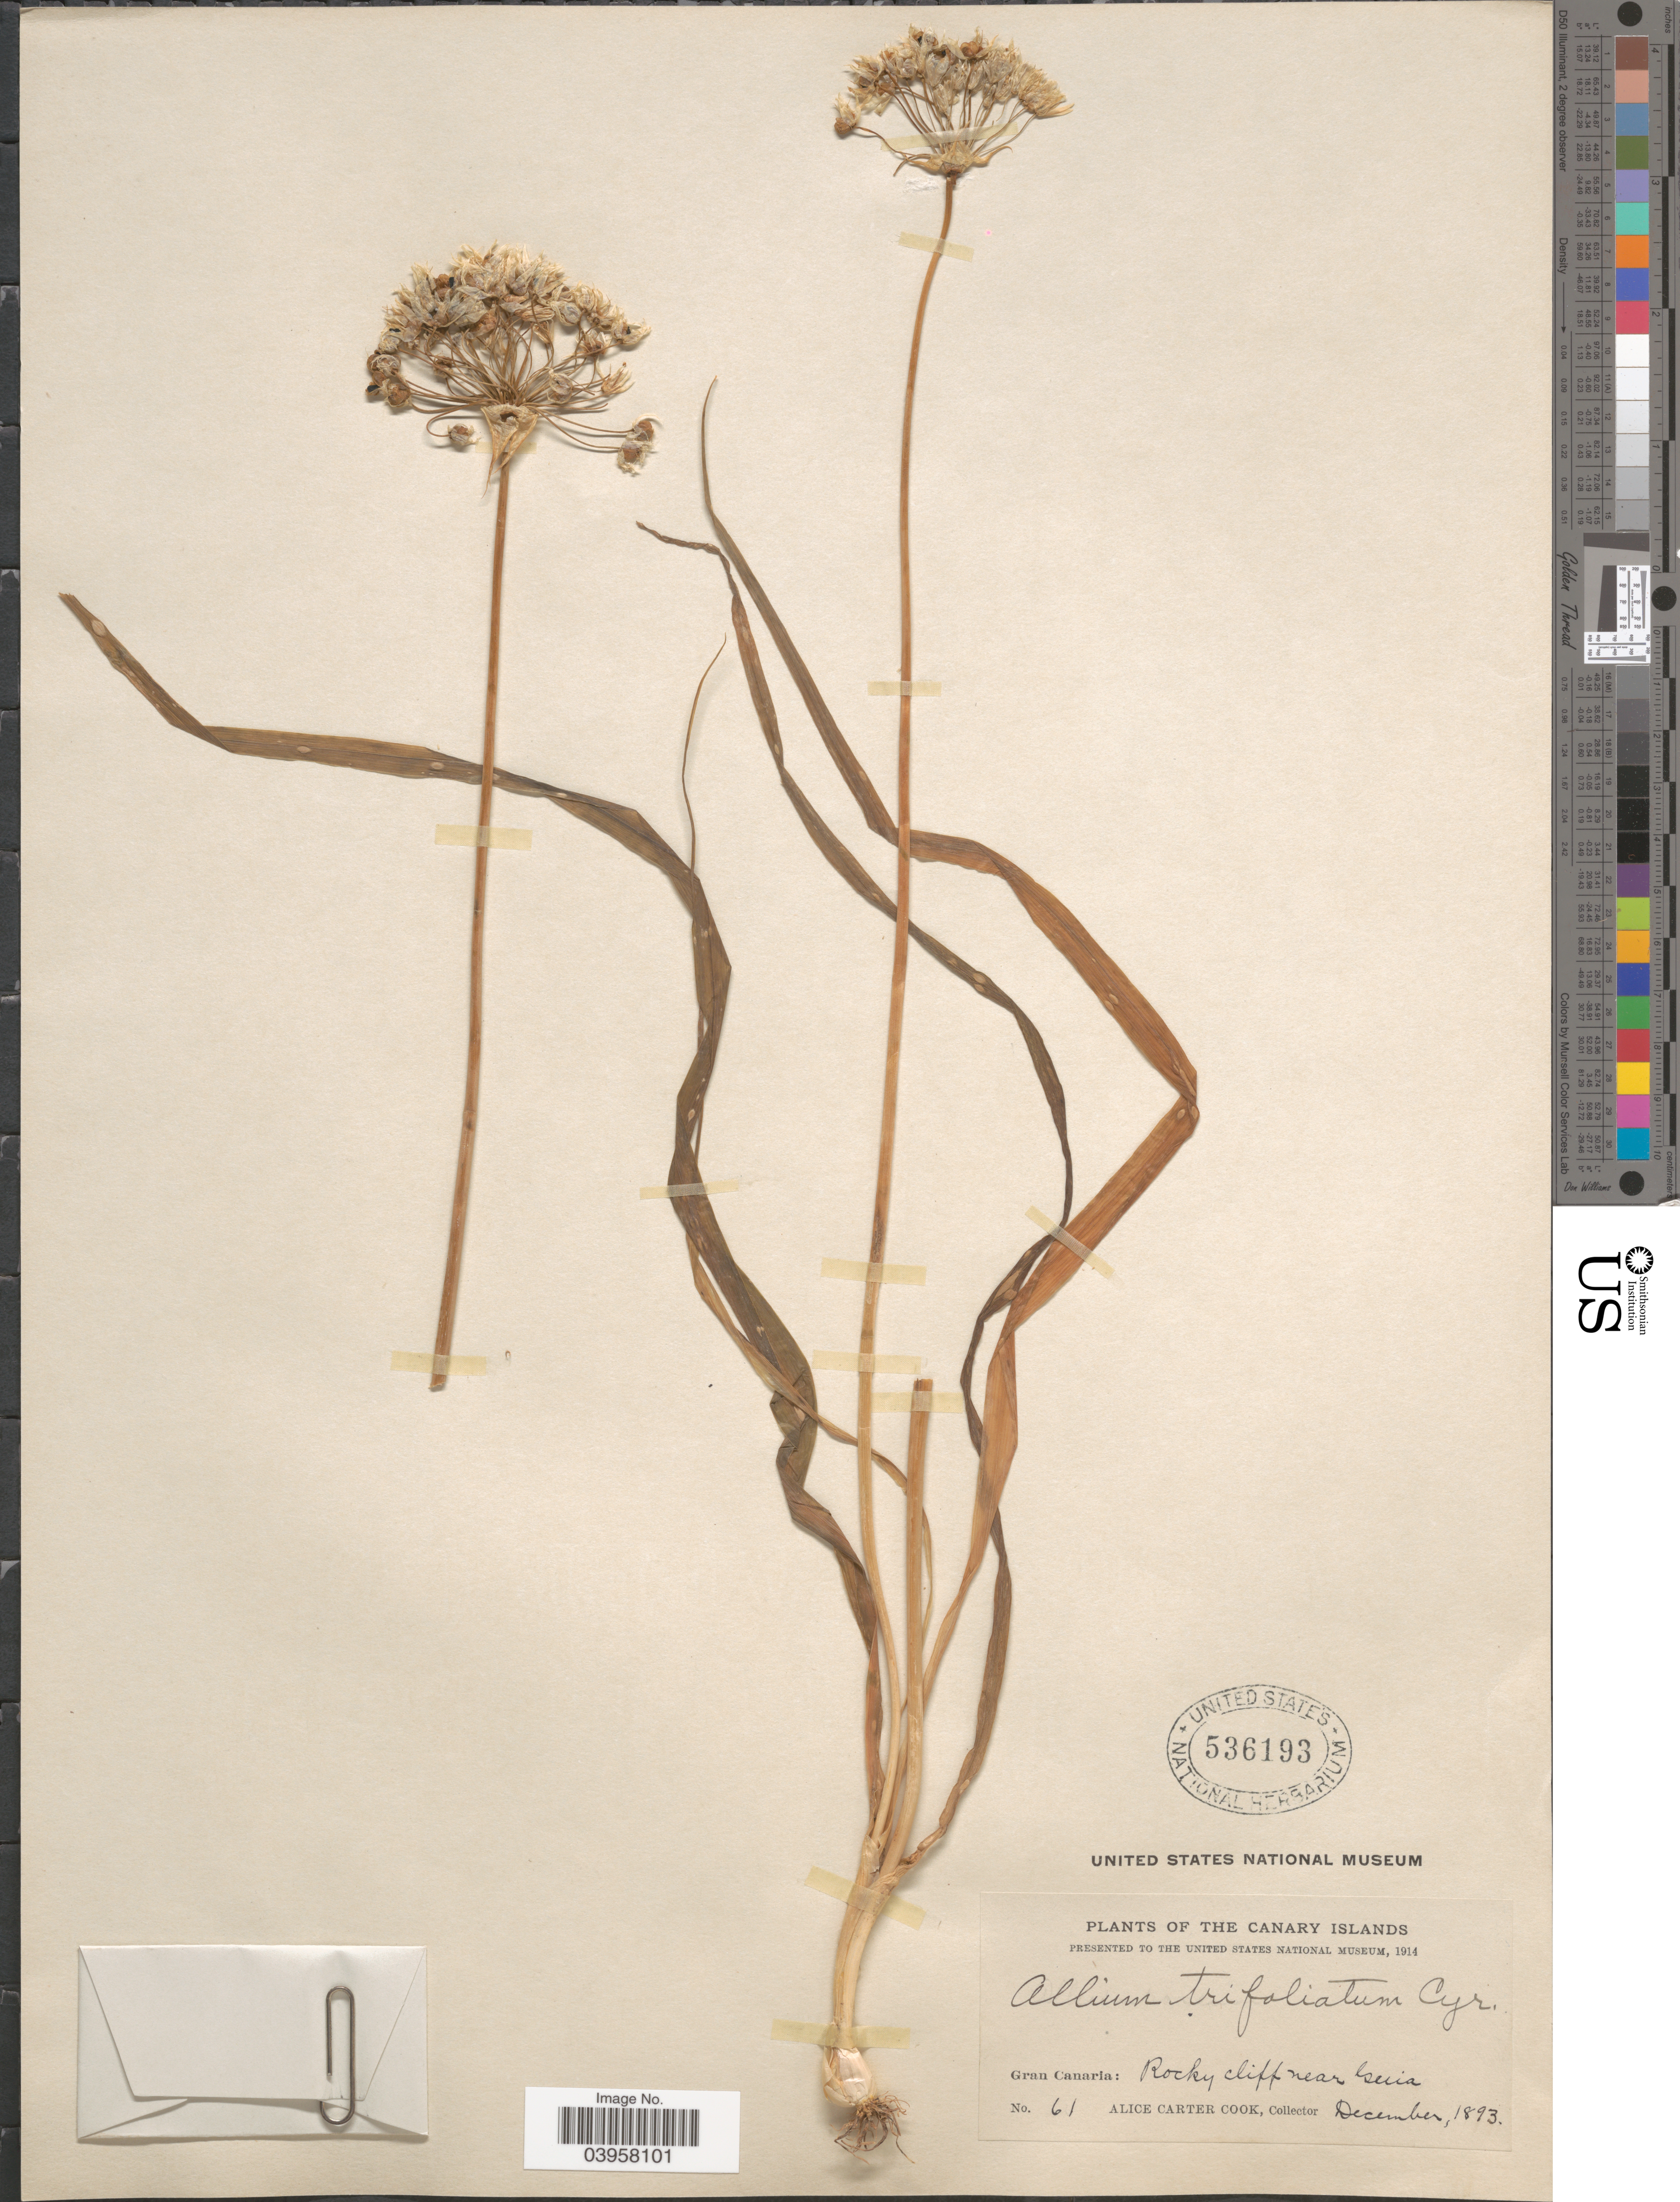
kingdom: Plantae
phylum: Tracheophyta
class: Liliopsida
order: Asparagales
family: Amaryllidaceae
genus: Allium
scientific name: Allium trifoliatum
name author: Cirillo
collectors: Alice C. Cook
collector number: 61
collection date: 1893-12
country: Spain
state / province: Canarias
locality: The Canary Islands. Gran Canaria: Rocky cliff near Guia.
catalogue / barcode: US 536193